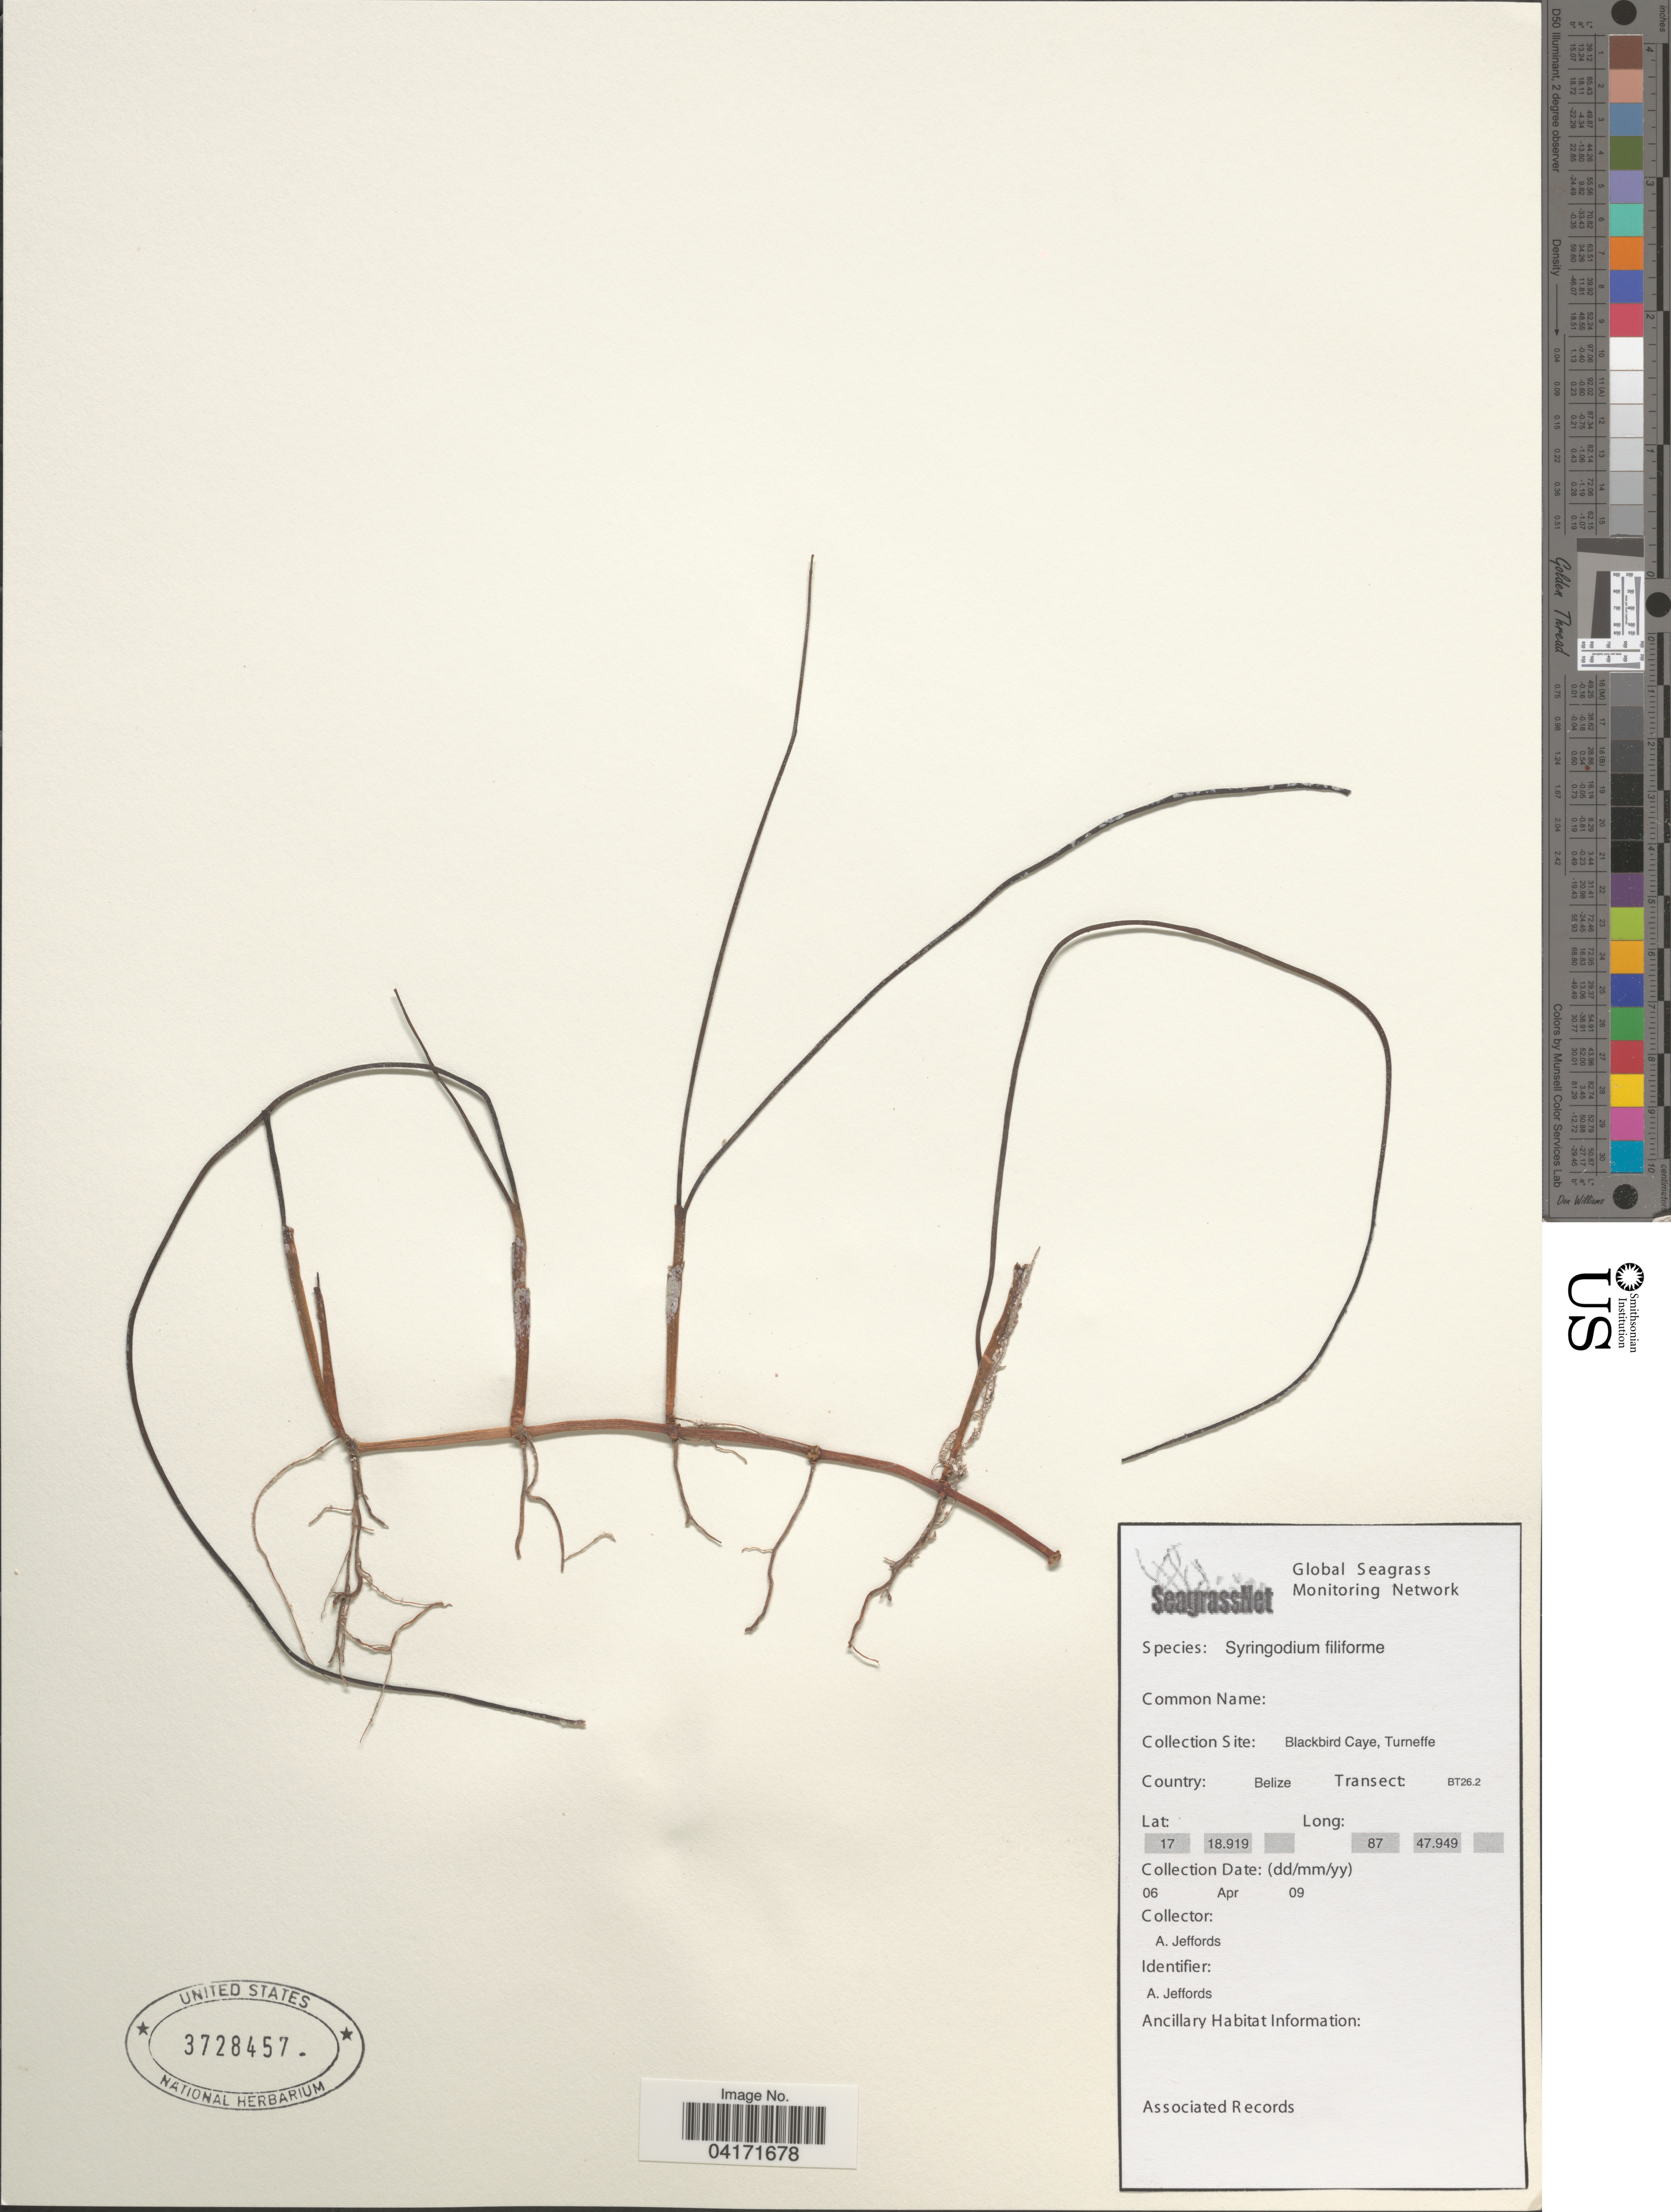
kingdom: Plantae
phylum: Tracheophyta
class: Liliopsida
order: Alismatales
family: Cymodoceaceae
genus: Syringodium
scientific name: Syringodium filiforme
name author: Kütz.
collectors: A. Jeffords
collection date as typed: Transcribed d/m/y: 6/4/9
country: Belize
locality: Blackbird Caye, Turneffe. Transect: BT26.2.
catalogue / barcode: US 3728457